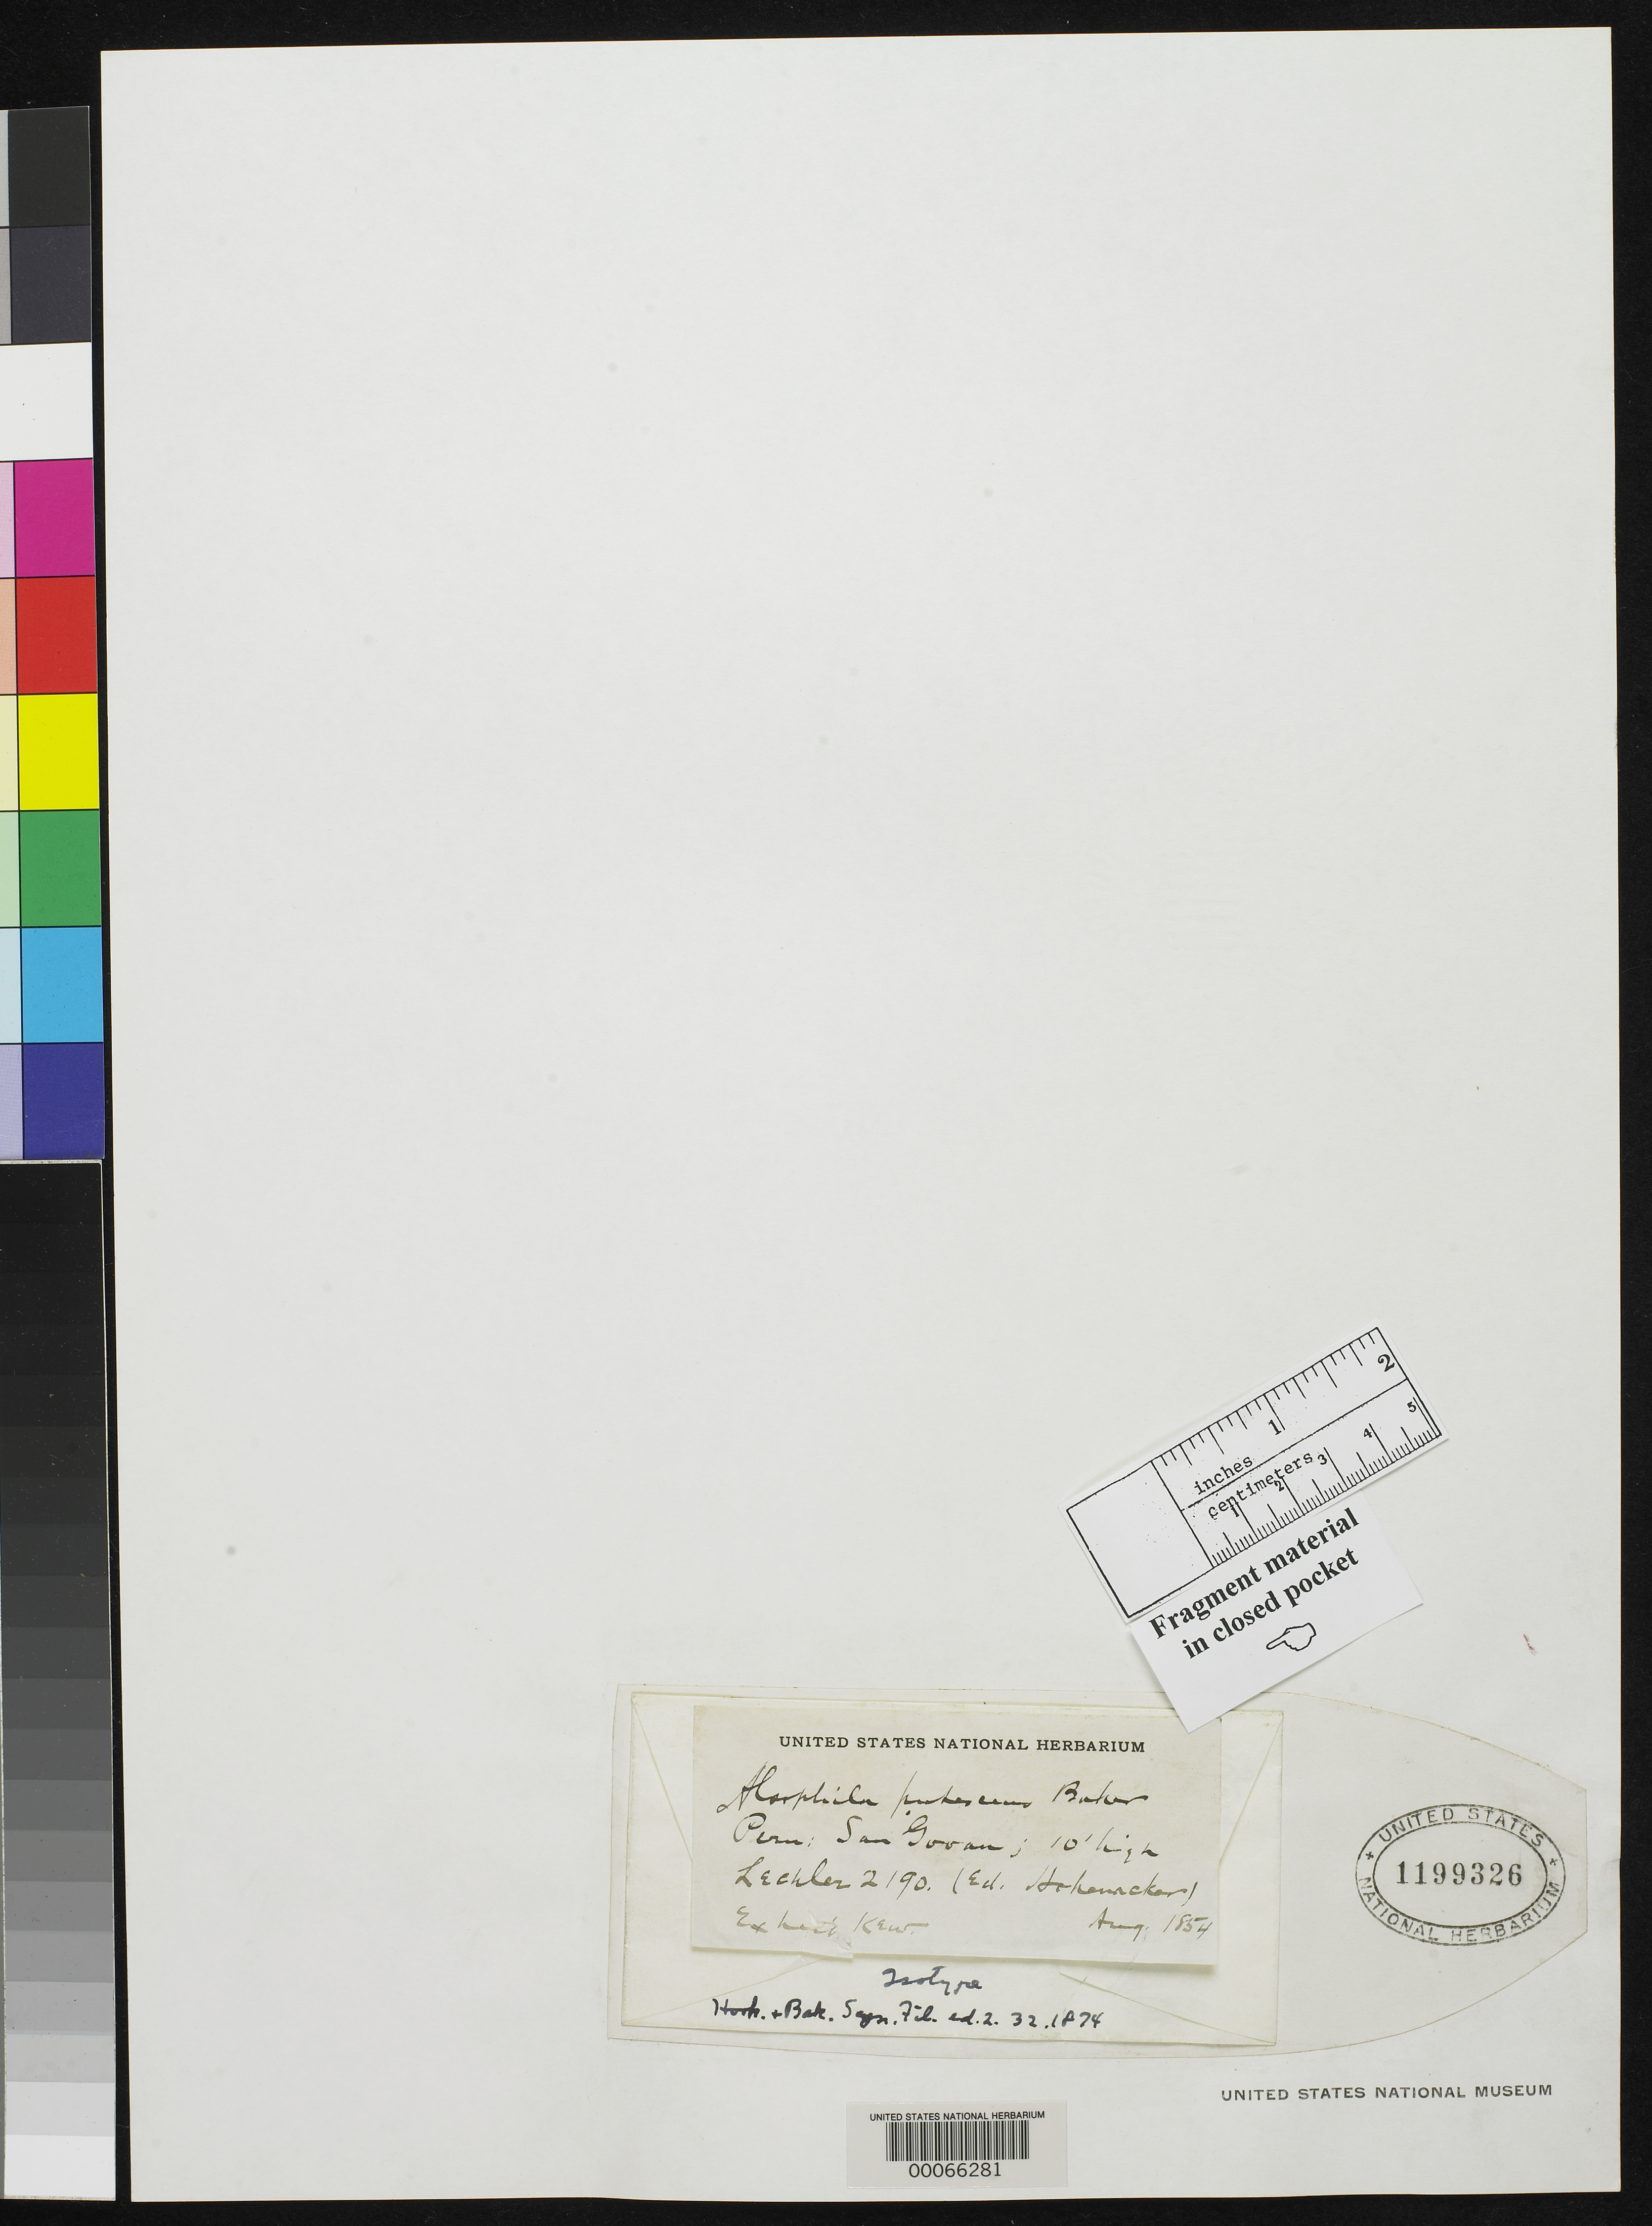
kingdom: Plantae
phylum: Tracheophyta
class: Polypodiopsida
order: Cyatheales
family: Cyatheaceae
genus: Alsophila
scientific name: Alsophila pubescens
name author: Baker in Hook. & Baker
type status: Type Fragment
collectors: W. Lechler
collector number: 2190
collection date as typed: Aug 1874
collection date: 1874-08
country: Peru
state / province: San Martín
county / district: Mariscal Cáceres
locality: Rio Huallaga, margen Derecha del; Balsa Probana; dtto. Tocache Nuevo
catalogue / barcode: US 1199326